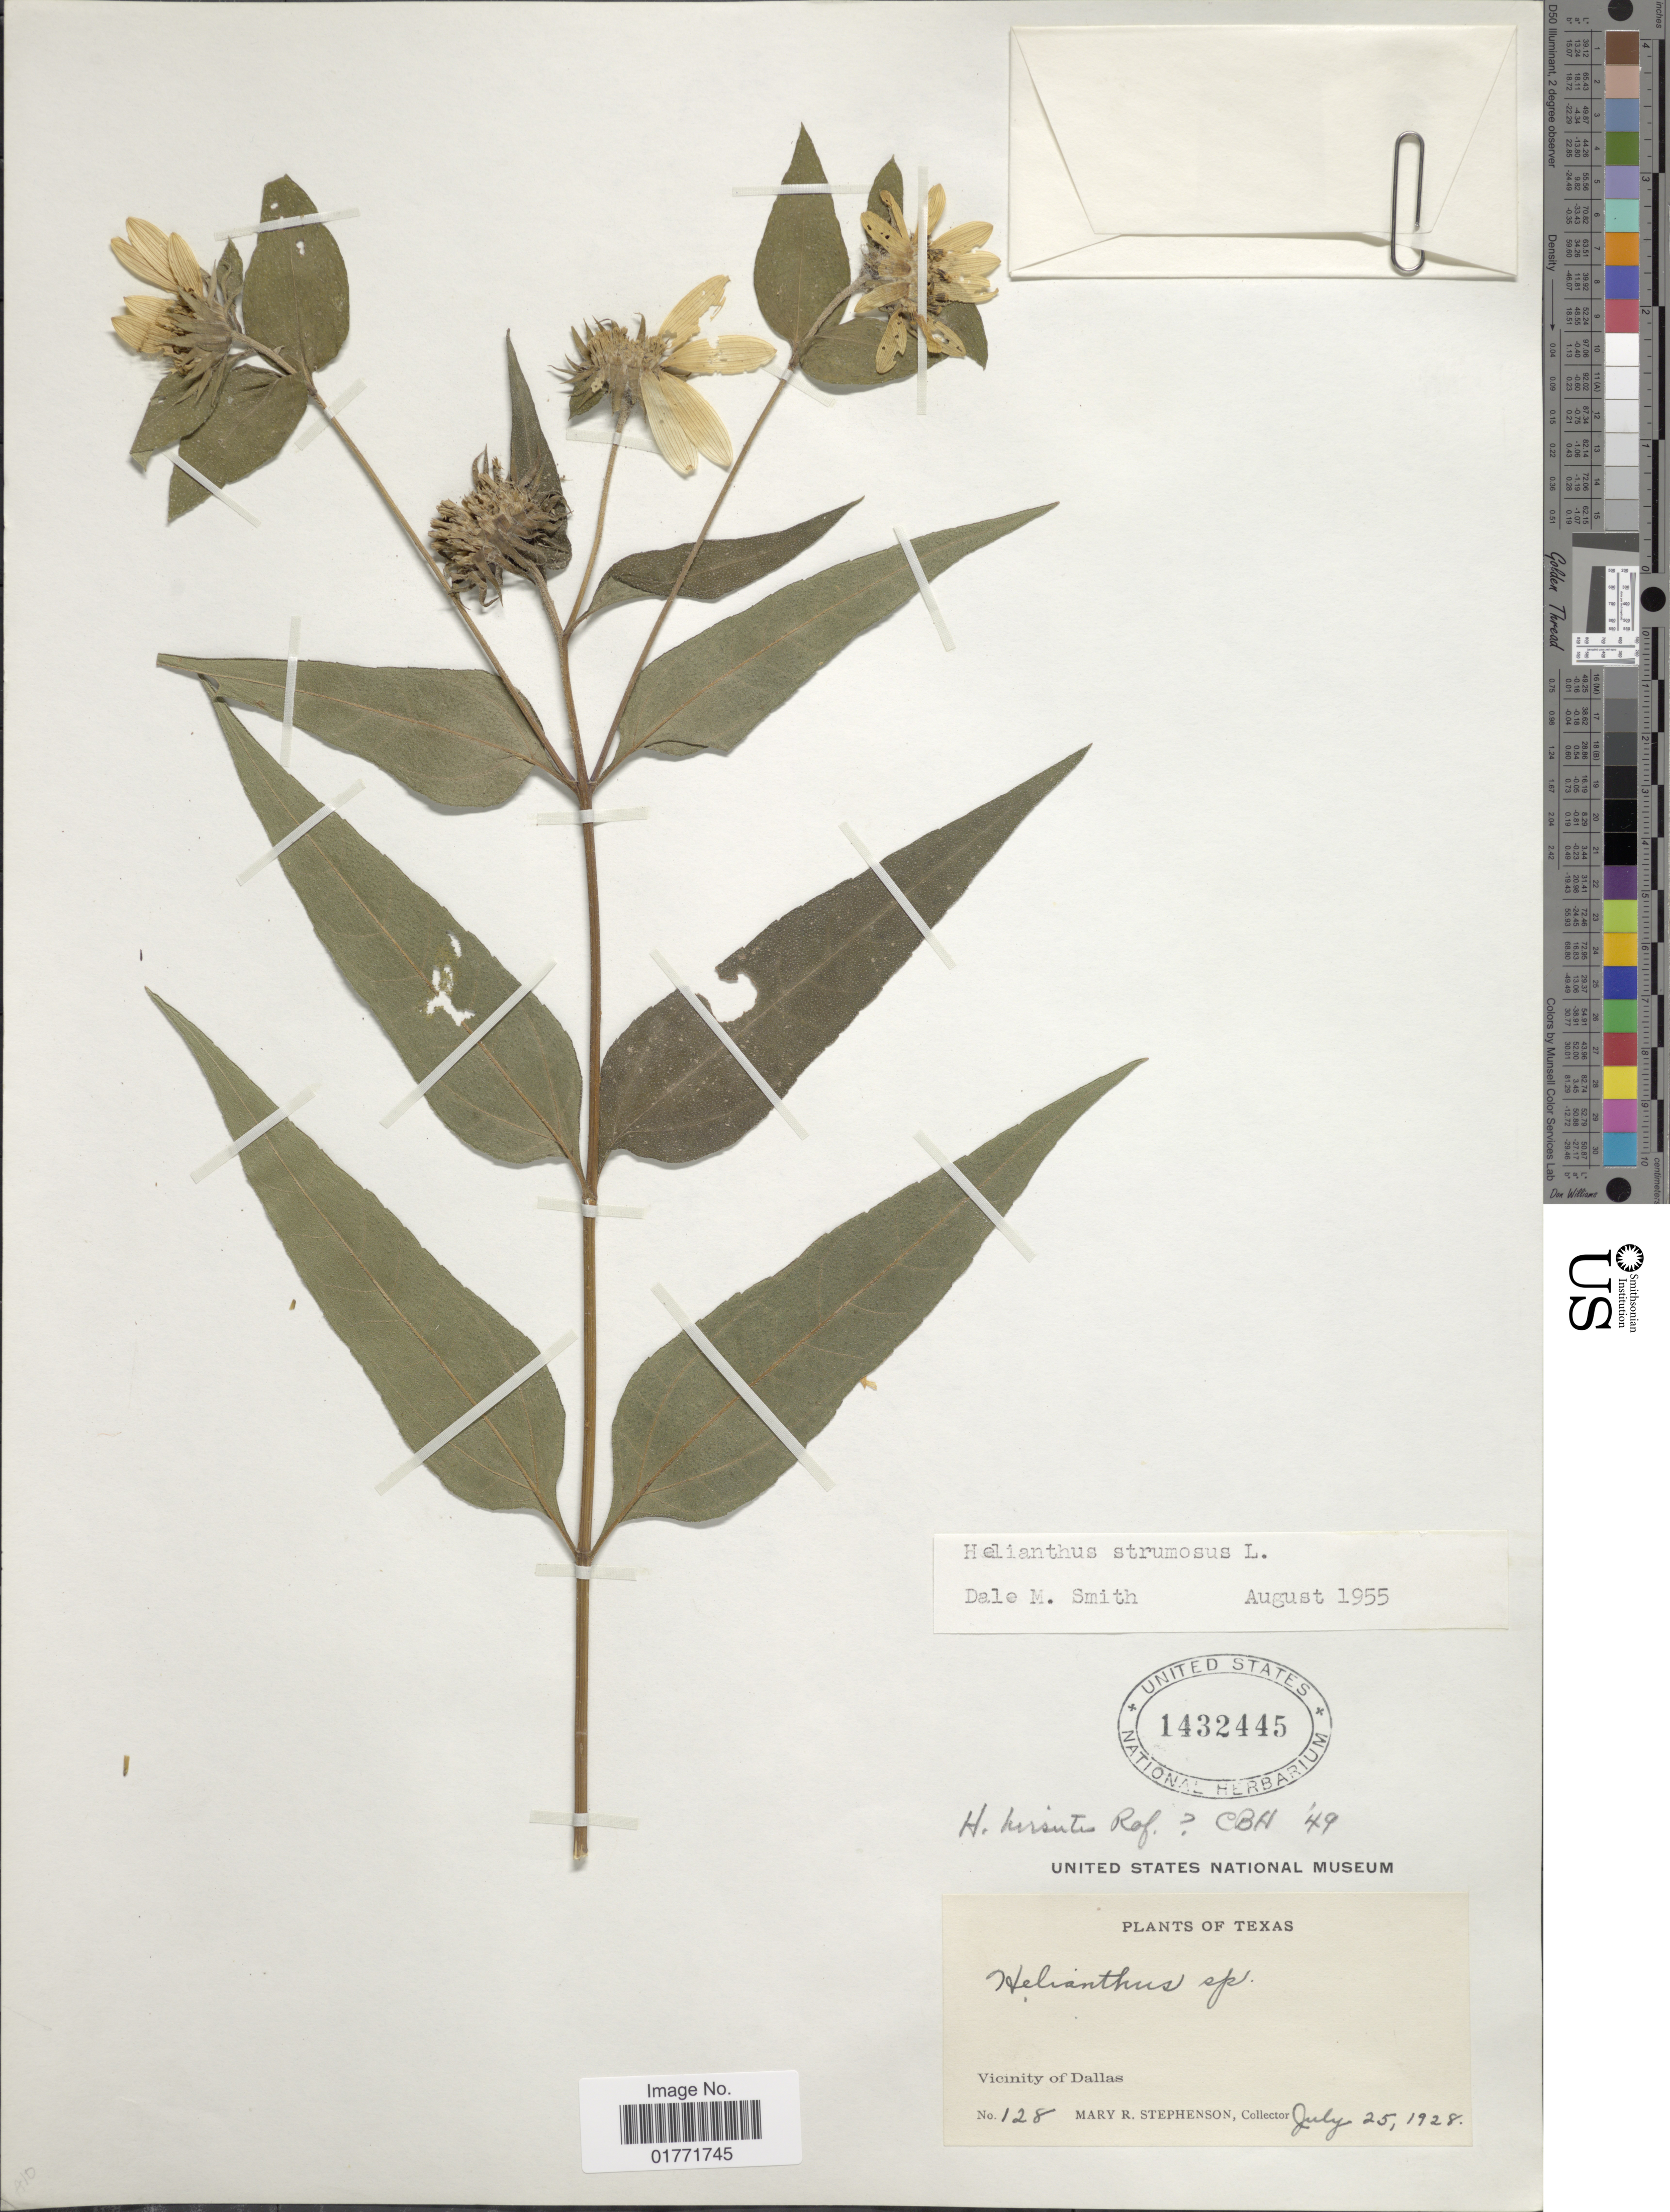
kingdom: Plantae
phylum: Tracheophyta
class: Magnoliopsida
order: Asterales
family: Asteraceae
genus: Helianthus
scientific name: Helianthus strumosus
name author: L.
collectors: M. Stephenson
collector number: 128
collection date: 1928-07-25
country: United States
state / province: Texas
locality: Texas, Vicinity of Dallas.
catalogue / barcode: US 1432445